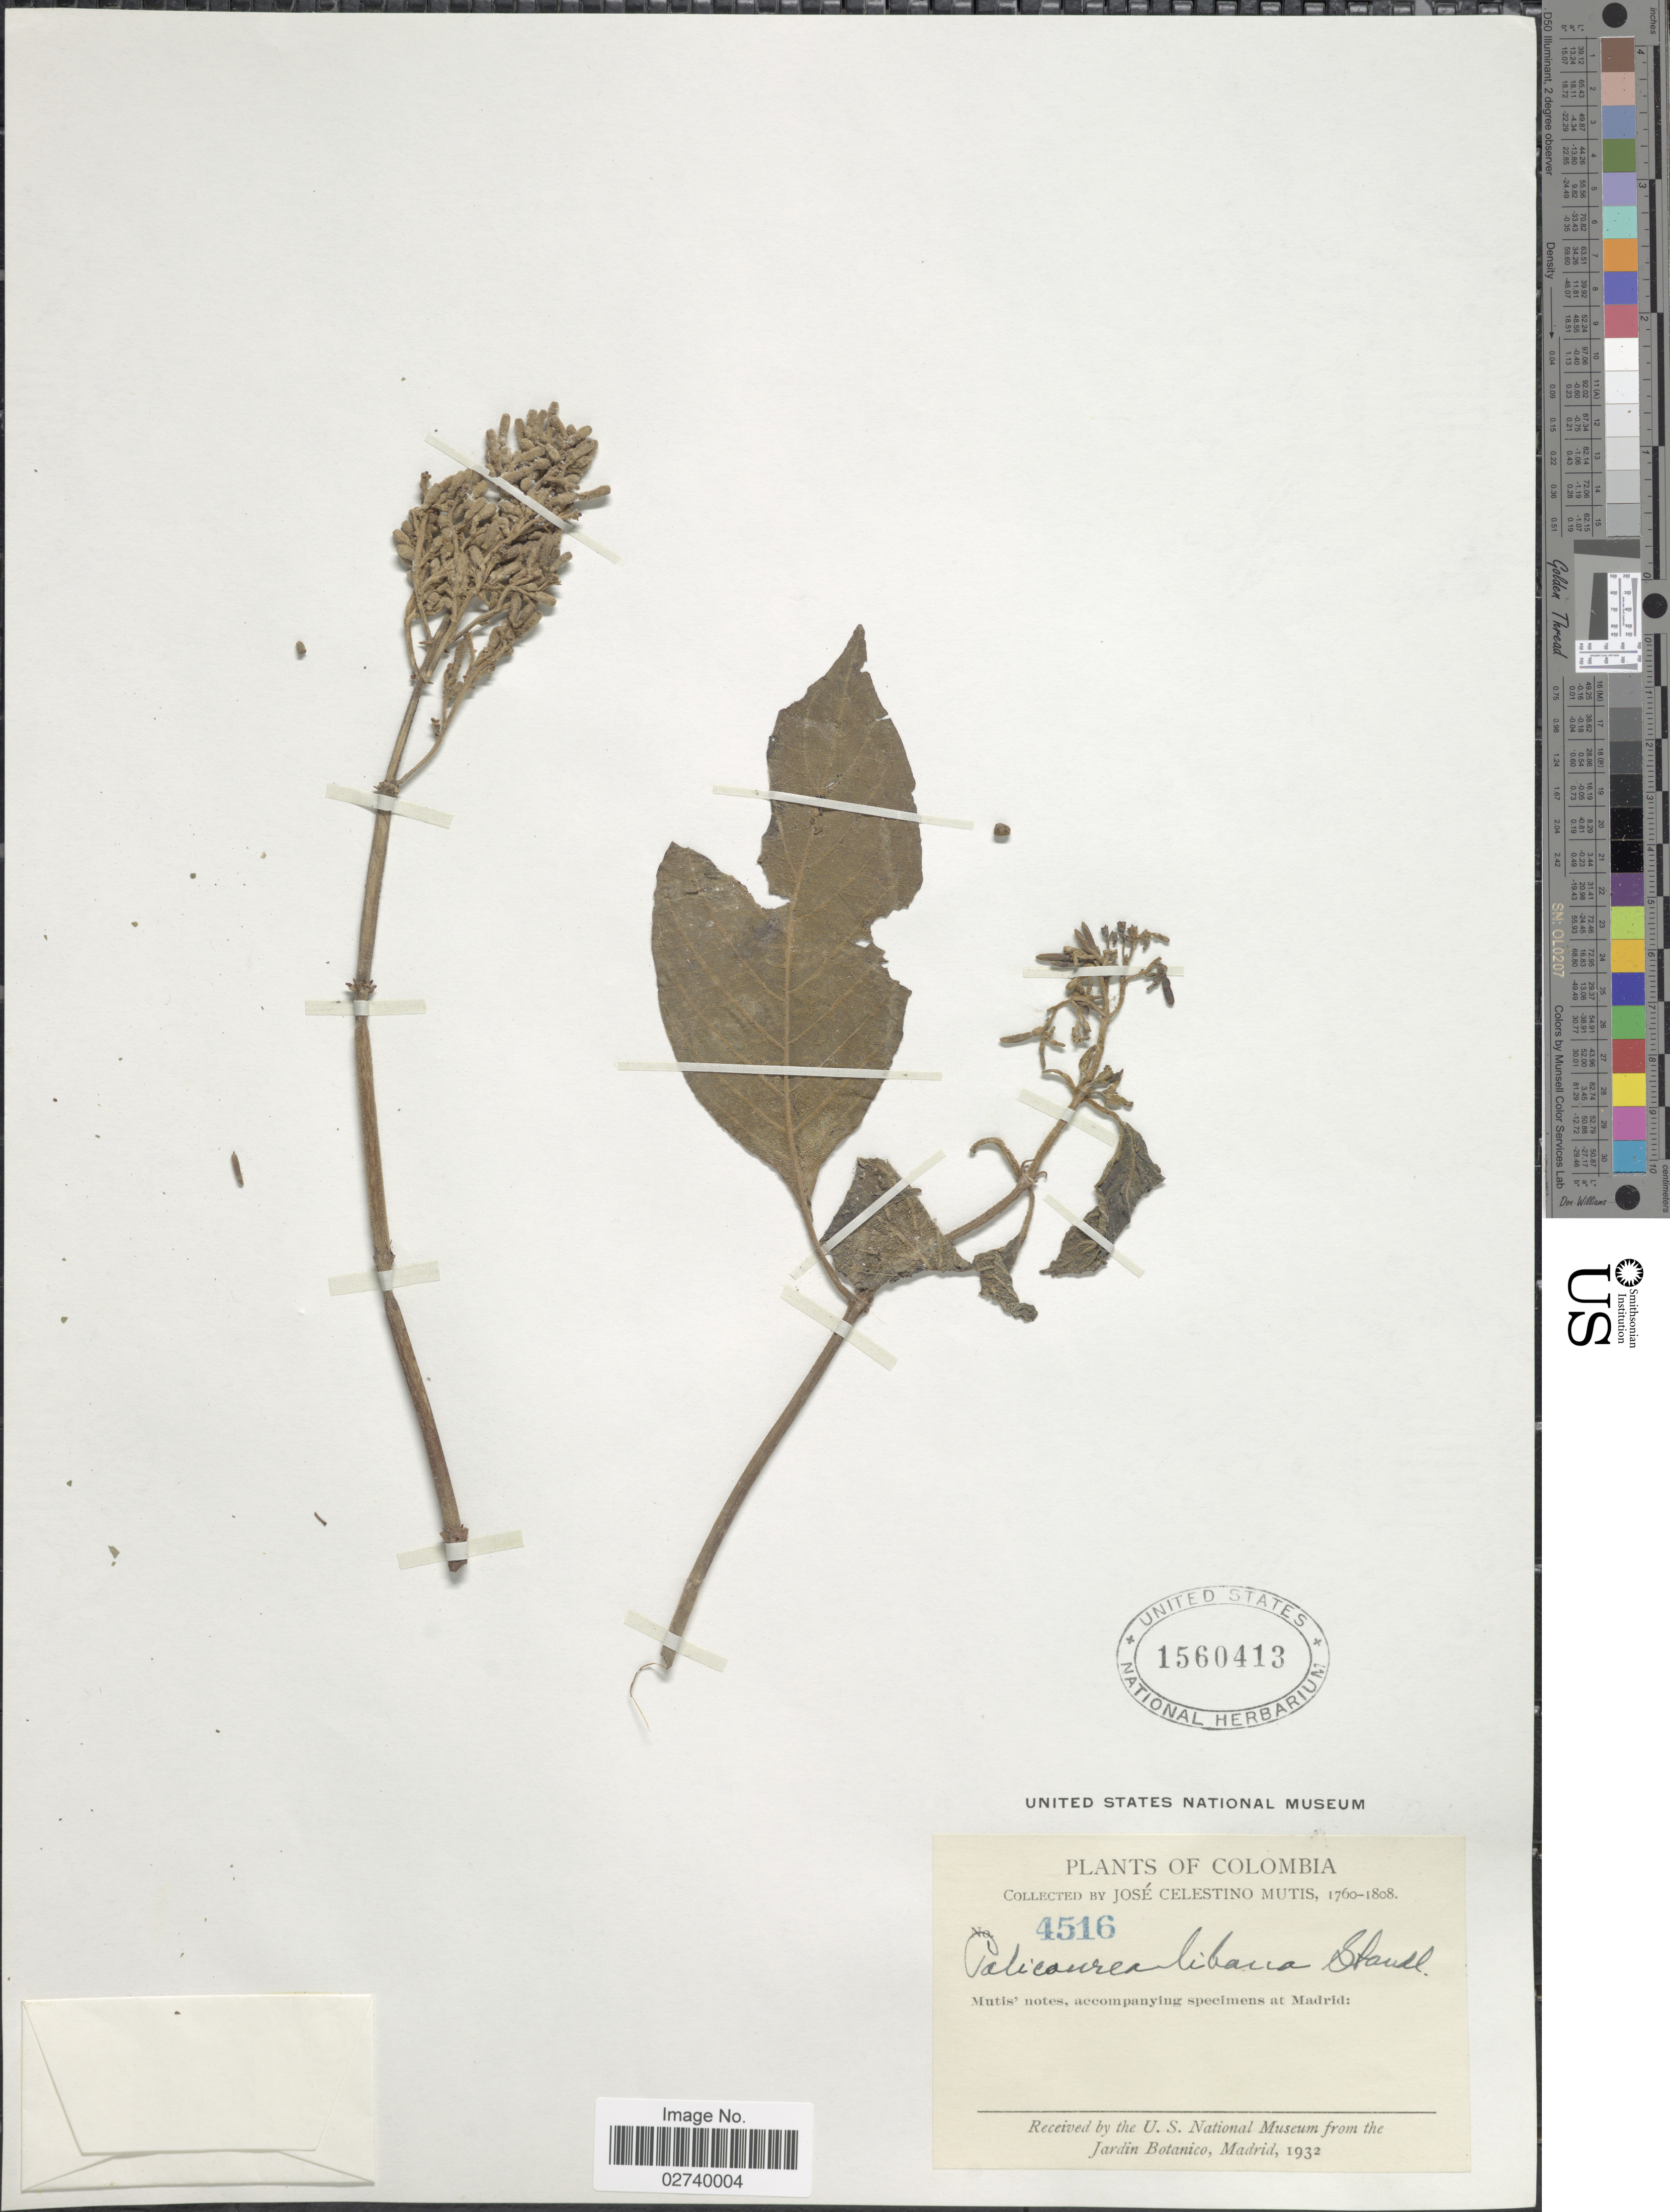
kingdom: Plantae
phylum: Tracheophyta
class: Magnoliopsida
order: Gentianales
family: Rubiaceae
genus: Palicourea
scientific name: Palicourea libana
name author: Standl.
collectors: J. C. B. Mutis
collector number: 4516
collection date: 1760/1808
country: Colombia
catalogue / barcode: US 1560413